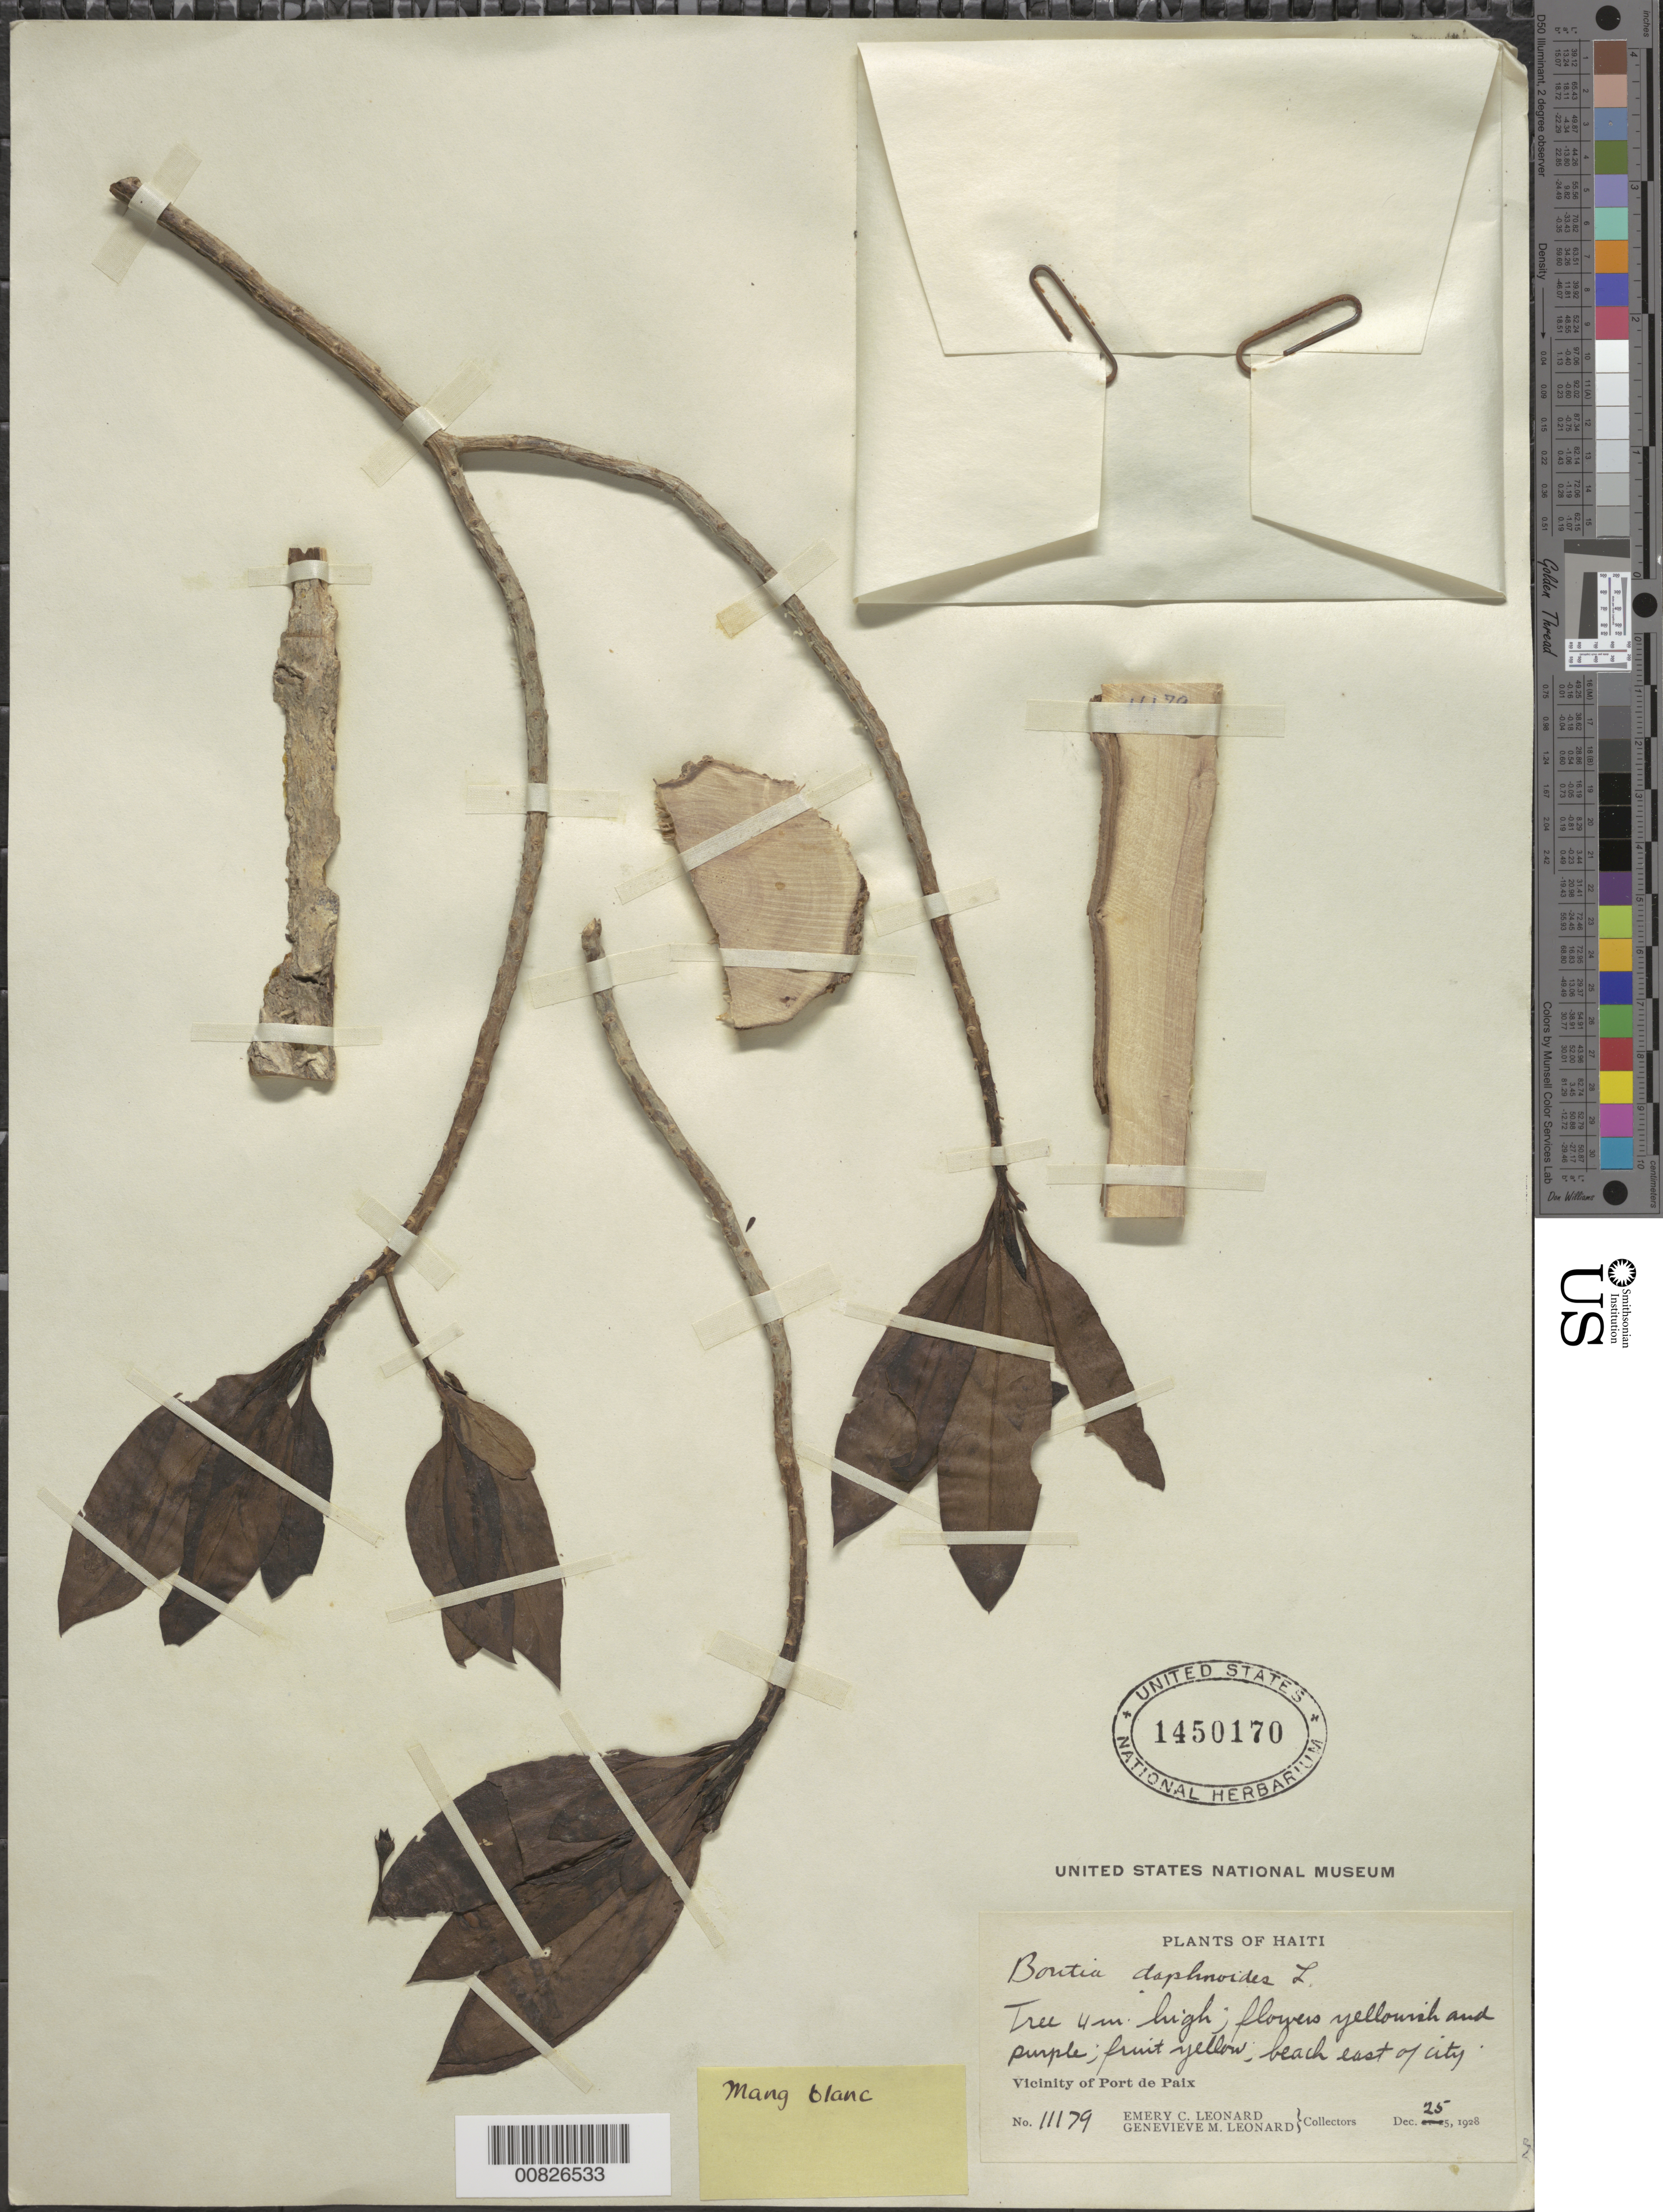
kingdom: Plantae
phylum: Tracheophyta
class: Magnoliopsida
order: Lamiales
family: Scrophulariaceae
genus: Bontia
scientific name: Bontia daphnoides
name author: L.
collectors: E. C. Leonard & G. M. Leonard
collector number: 11179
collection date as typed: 25 Dec 1928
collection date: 1928-12-25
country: Haiti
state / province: Nord-Ouest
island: Hispaniola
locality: Vicinity of Port de Paix, E of city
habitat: Beach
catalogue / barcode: US 1450170